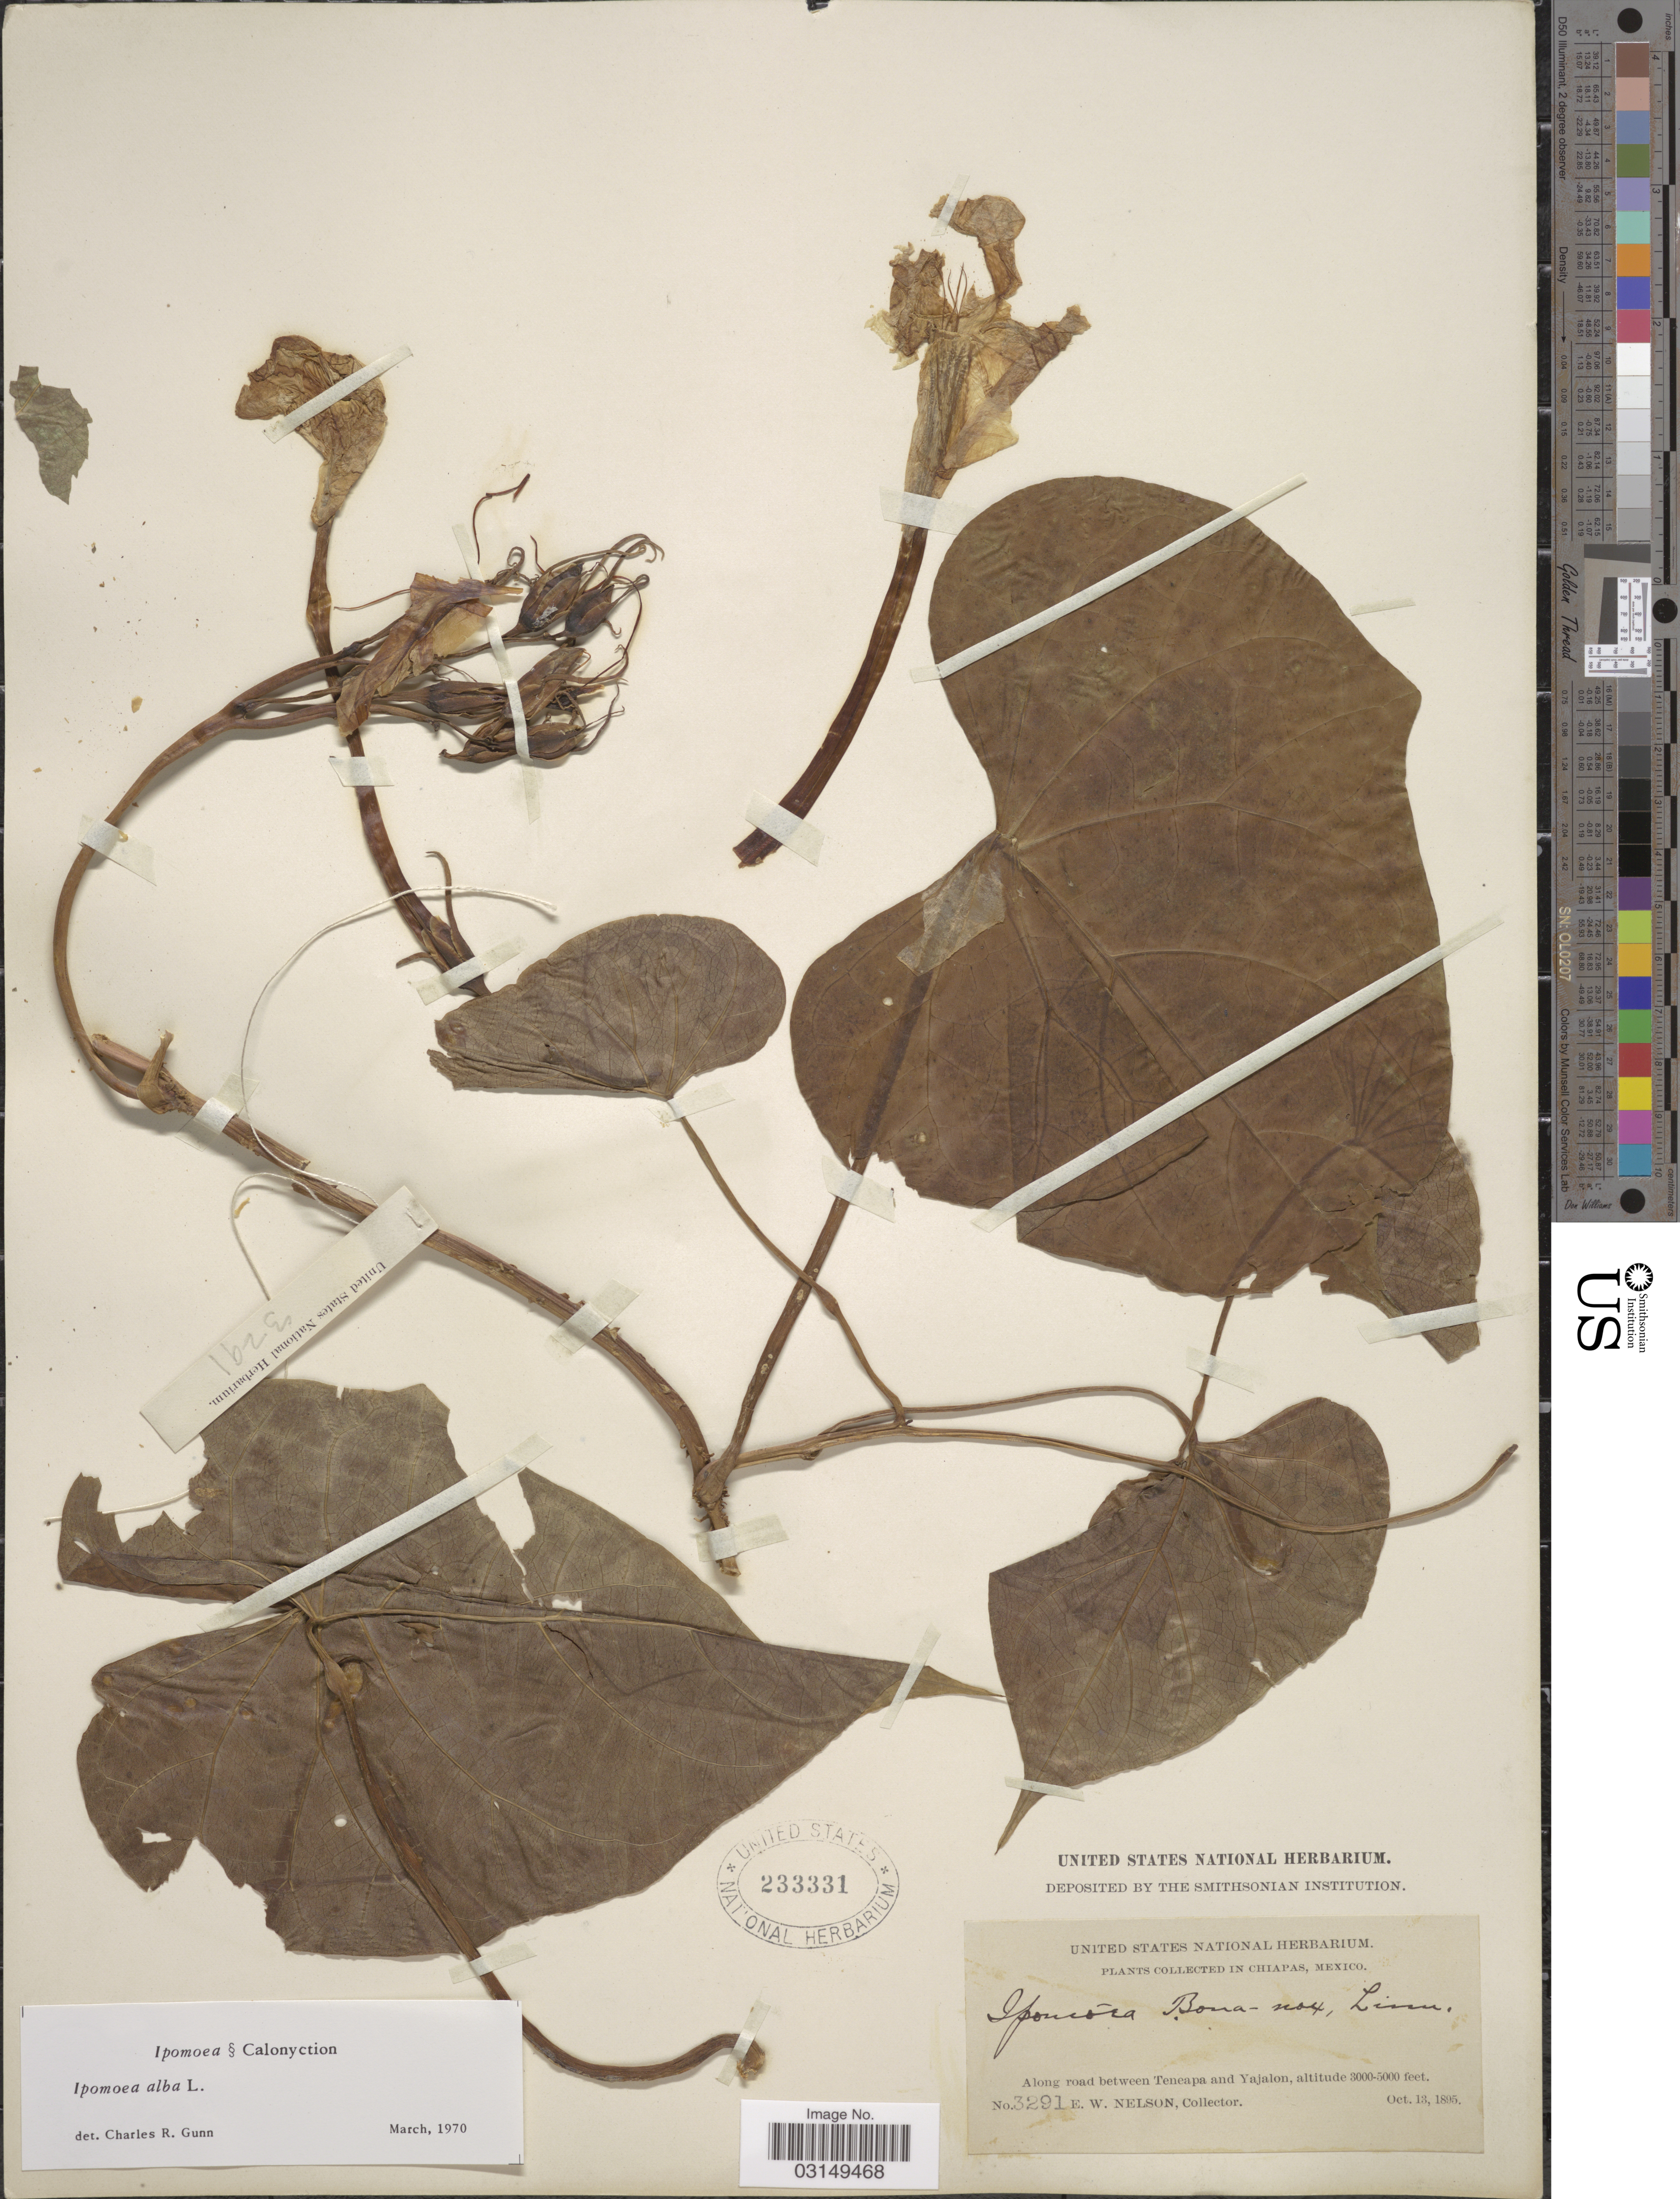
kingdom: Plantae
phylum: Tracheophyta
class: Magnoliopsida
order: Solanales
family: Convolvulaceae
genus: Ipomoea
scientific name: Ipomoea alba L.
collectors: E. W. Nelson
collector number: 3291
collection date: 1895-10-13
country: Mexico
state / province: Chiapas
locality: Along road between Teneapa and Yajalon.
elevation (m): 914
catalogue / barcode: US 233331